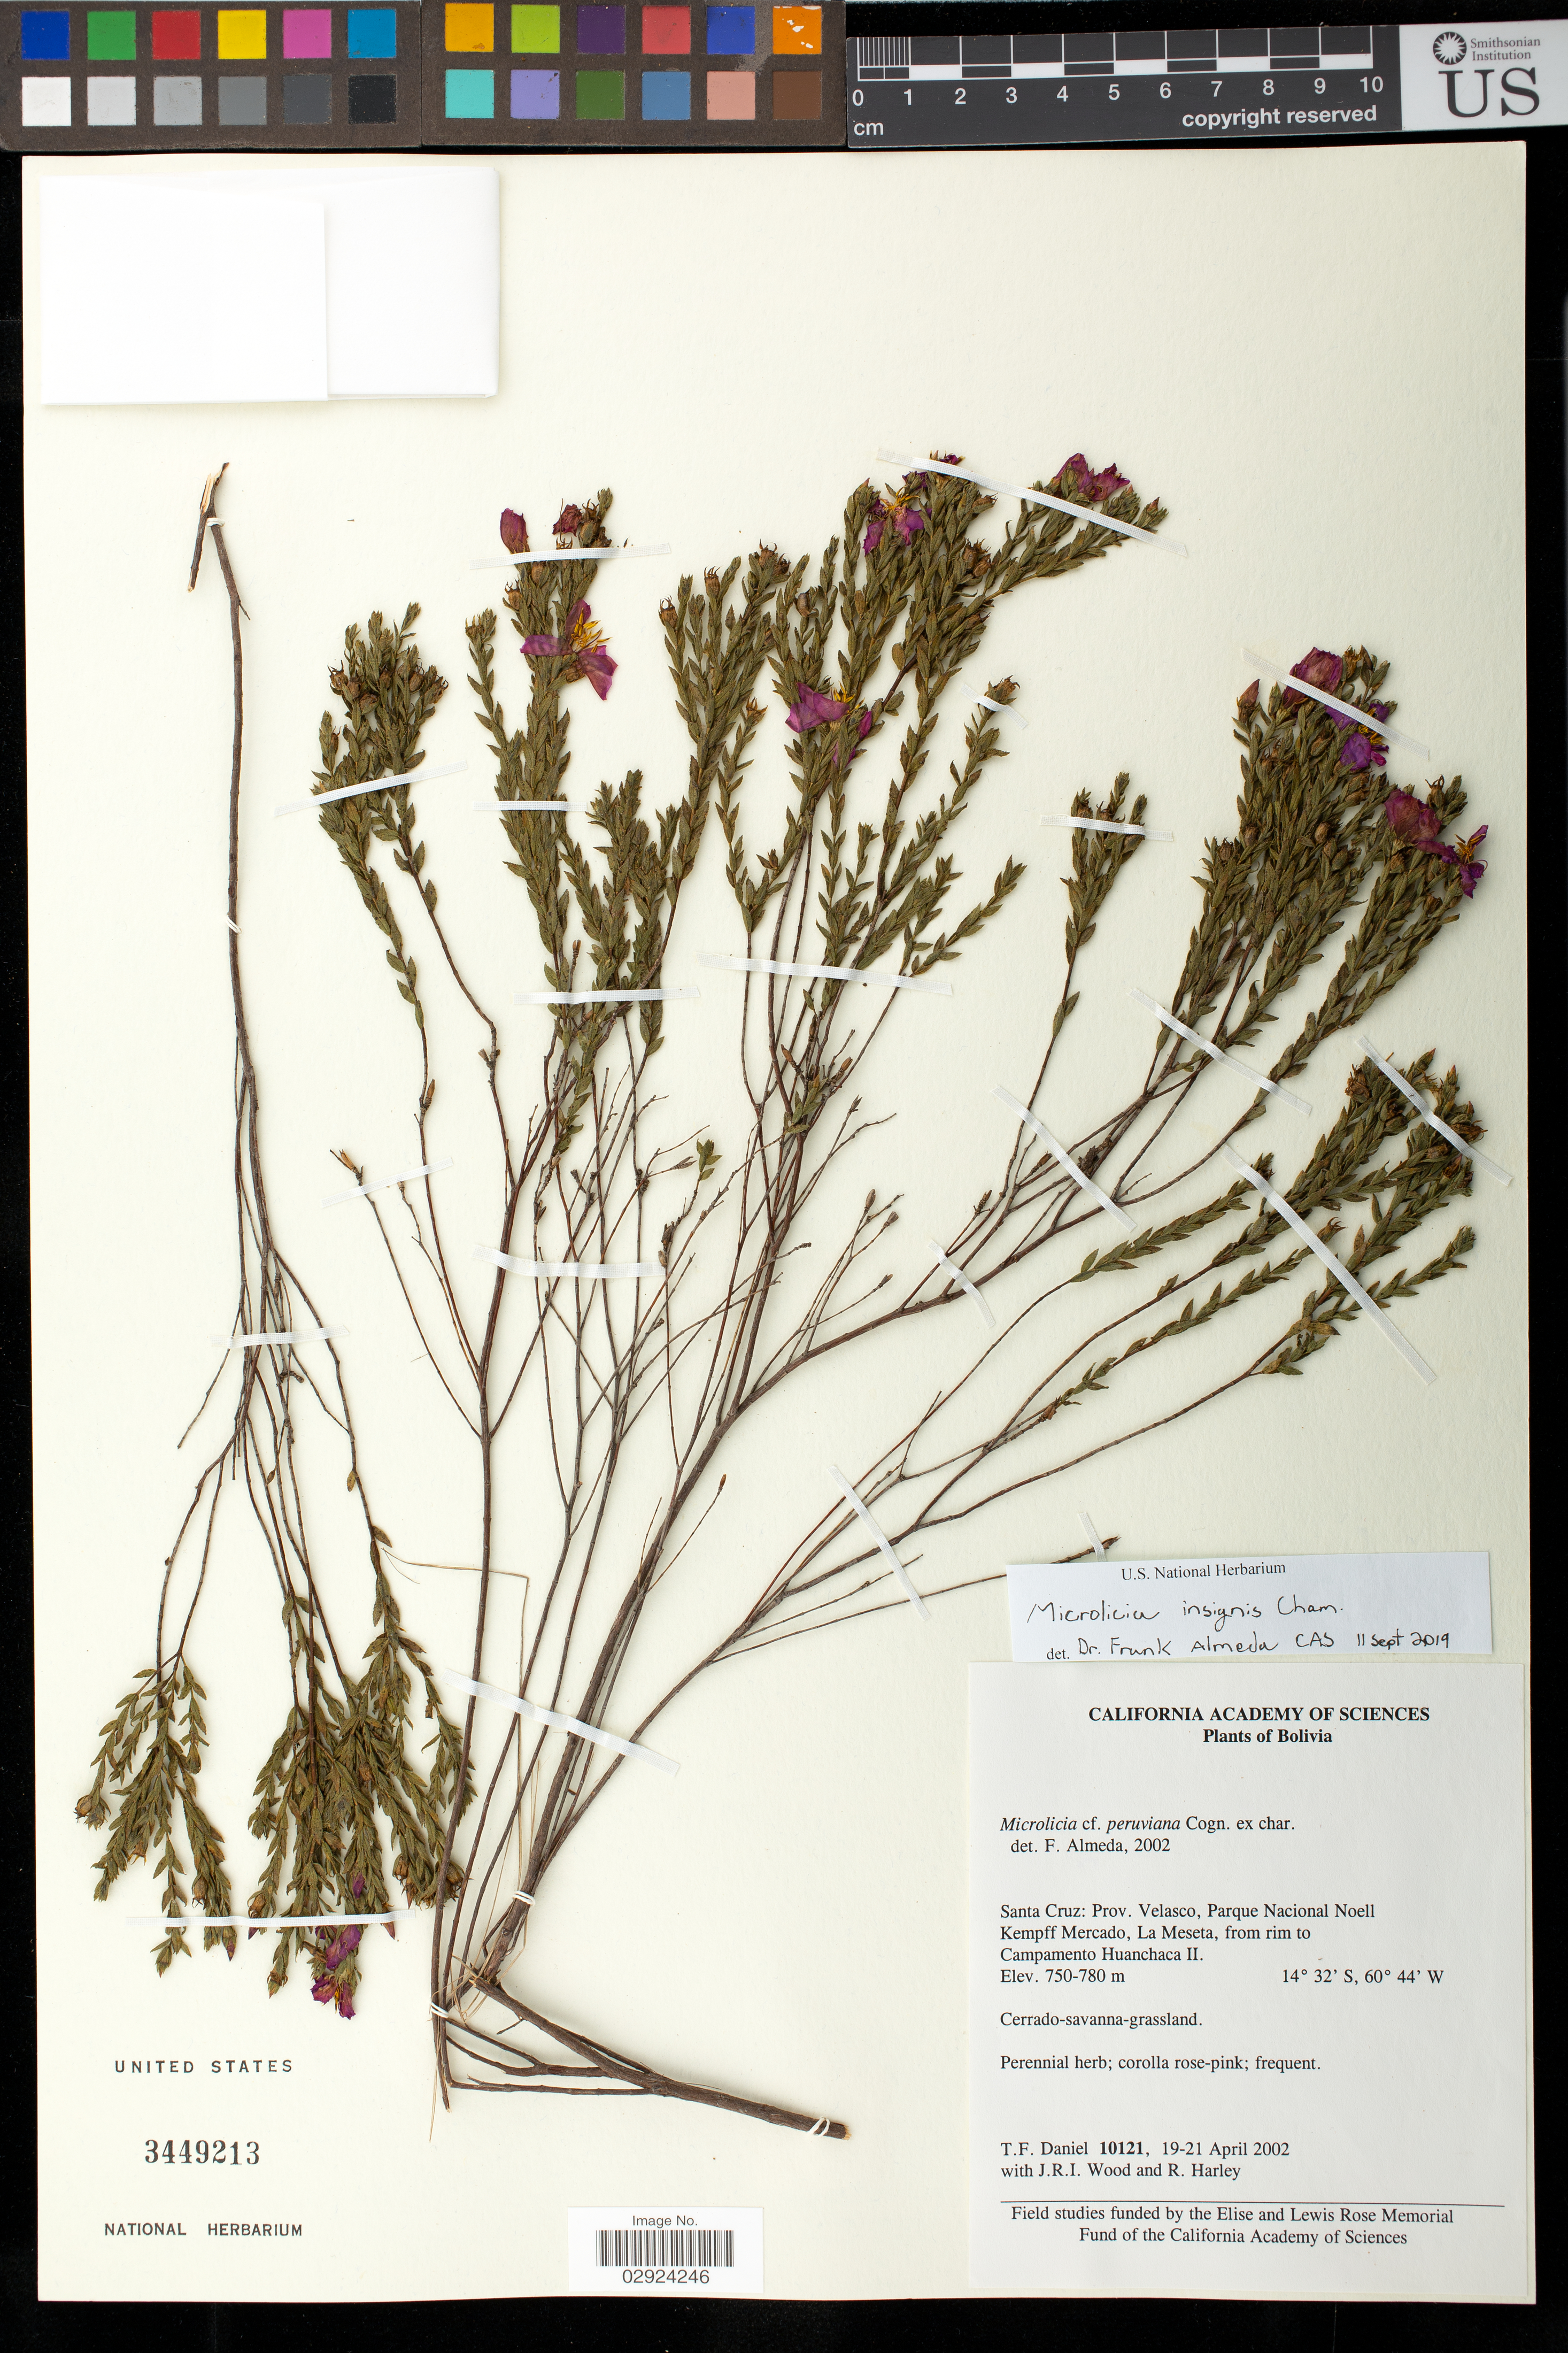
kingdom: Plantae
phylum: Tracheophyta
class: Magnoliopsida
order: Myrtales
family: Melastomataceae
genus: Microlicia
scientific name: Microlicia insignis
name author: Schltdl.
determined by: Almeda, F.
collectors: T. F. Daniel, J. R. I. Wood & R. Harley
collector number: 10121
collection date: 2002-04-19/2002-04-21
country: Bolivia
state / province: Santa Cruz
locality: Prov. Velasco, Parque Nacional Noell Kempff Mercado, La Meseta, from rim to Campamento Huanchaca II.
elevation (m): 750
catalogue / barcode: US 3449213